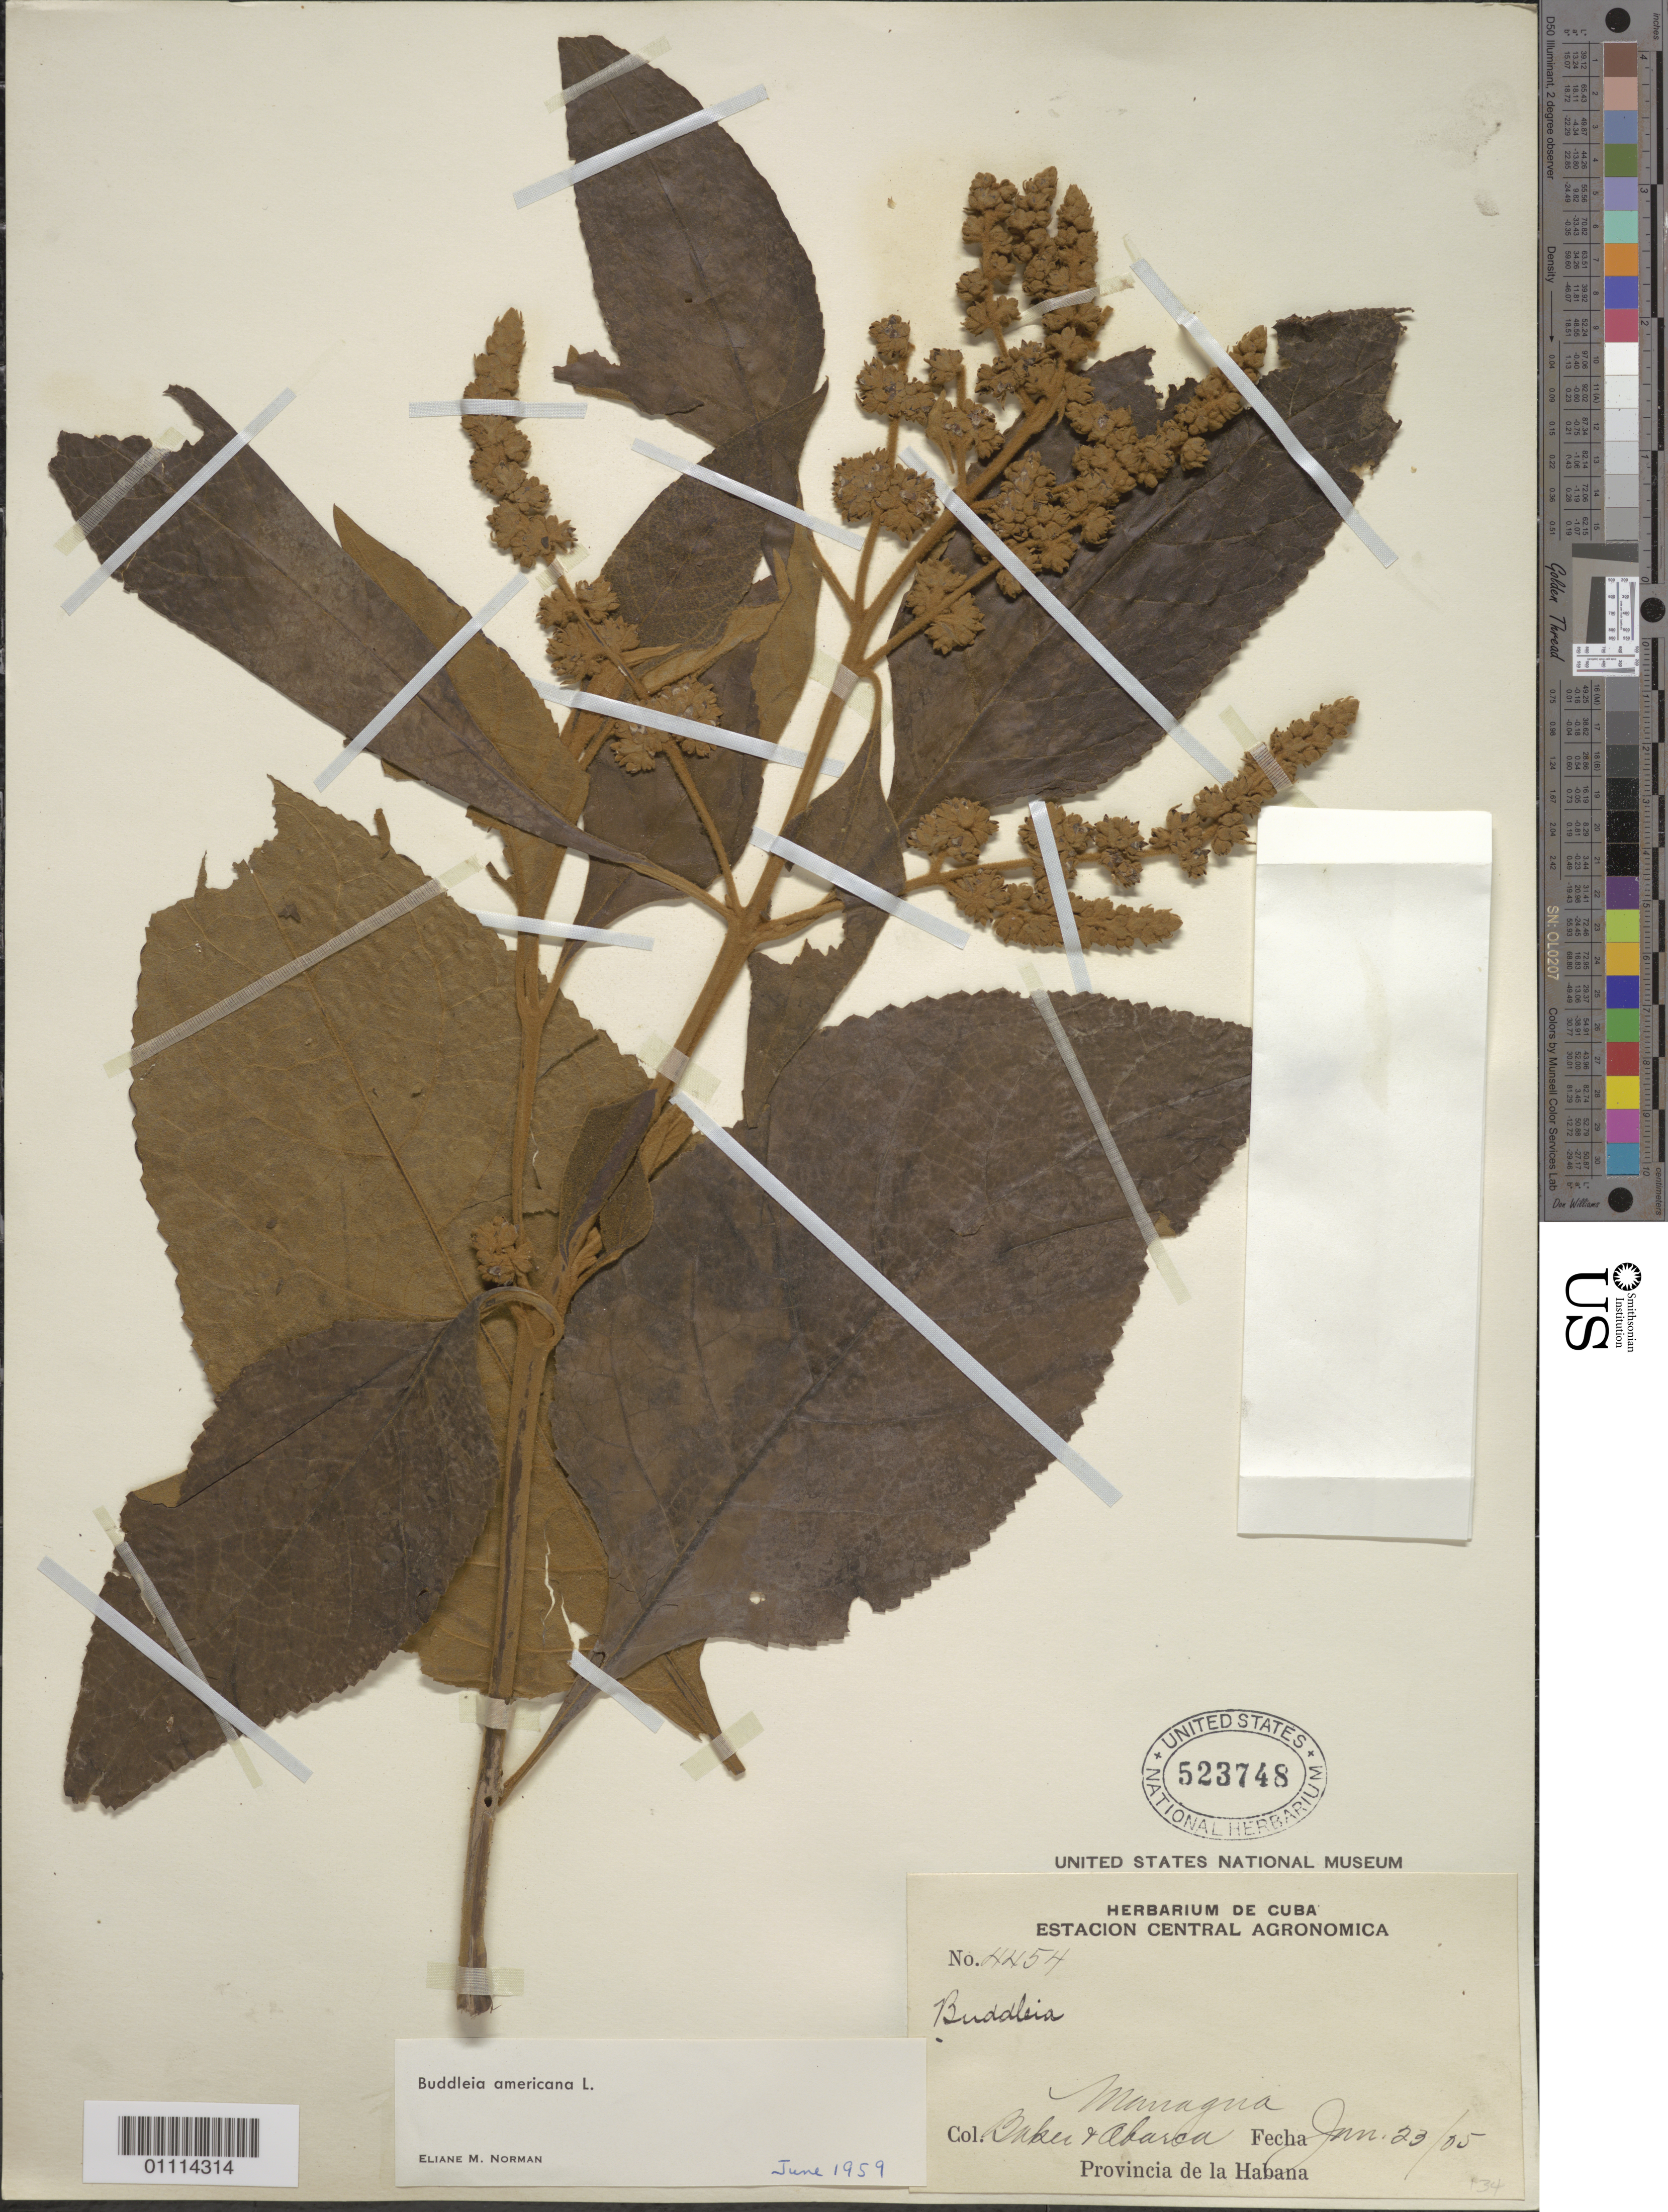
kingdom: Plantae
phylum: Tracheophyta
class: Magnoliopsida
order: Lamiales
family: Scrophulariaceae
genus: Buddleja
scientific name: Buddleja americana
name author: L.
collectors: C. F. Baker & B. Abarca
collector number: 4454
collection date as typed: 23 Jan 1905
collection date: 1905-01-23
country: Cuba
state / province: La Habana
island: Cuba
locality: Provincia de la Habana: Managua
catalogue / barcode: US 523748